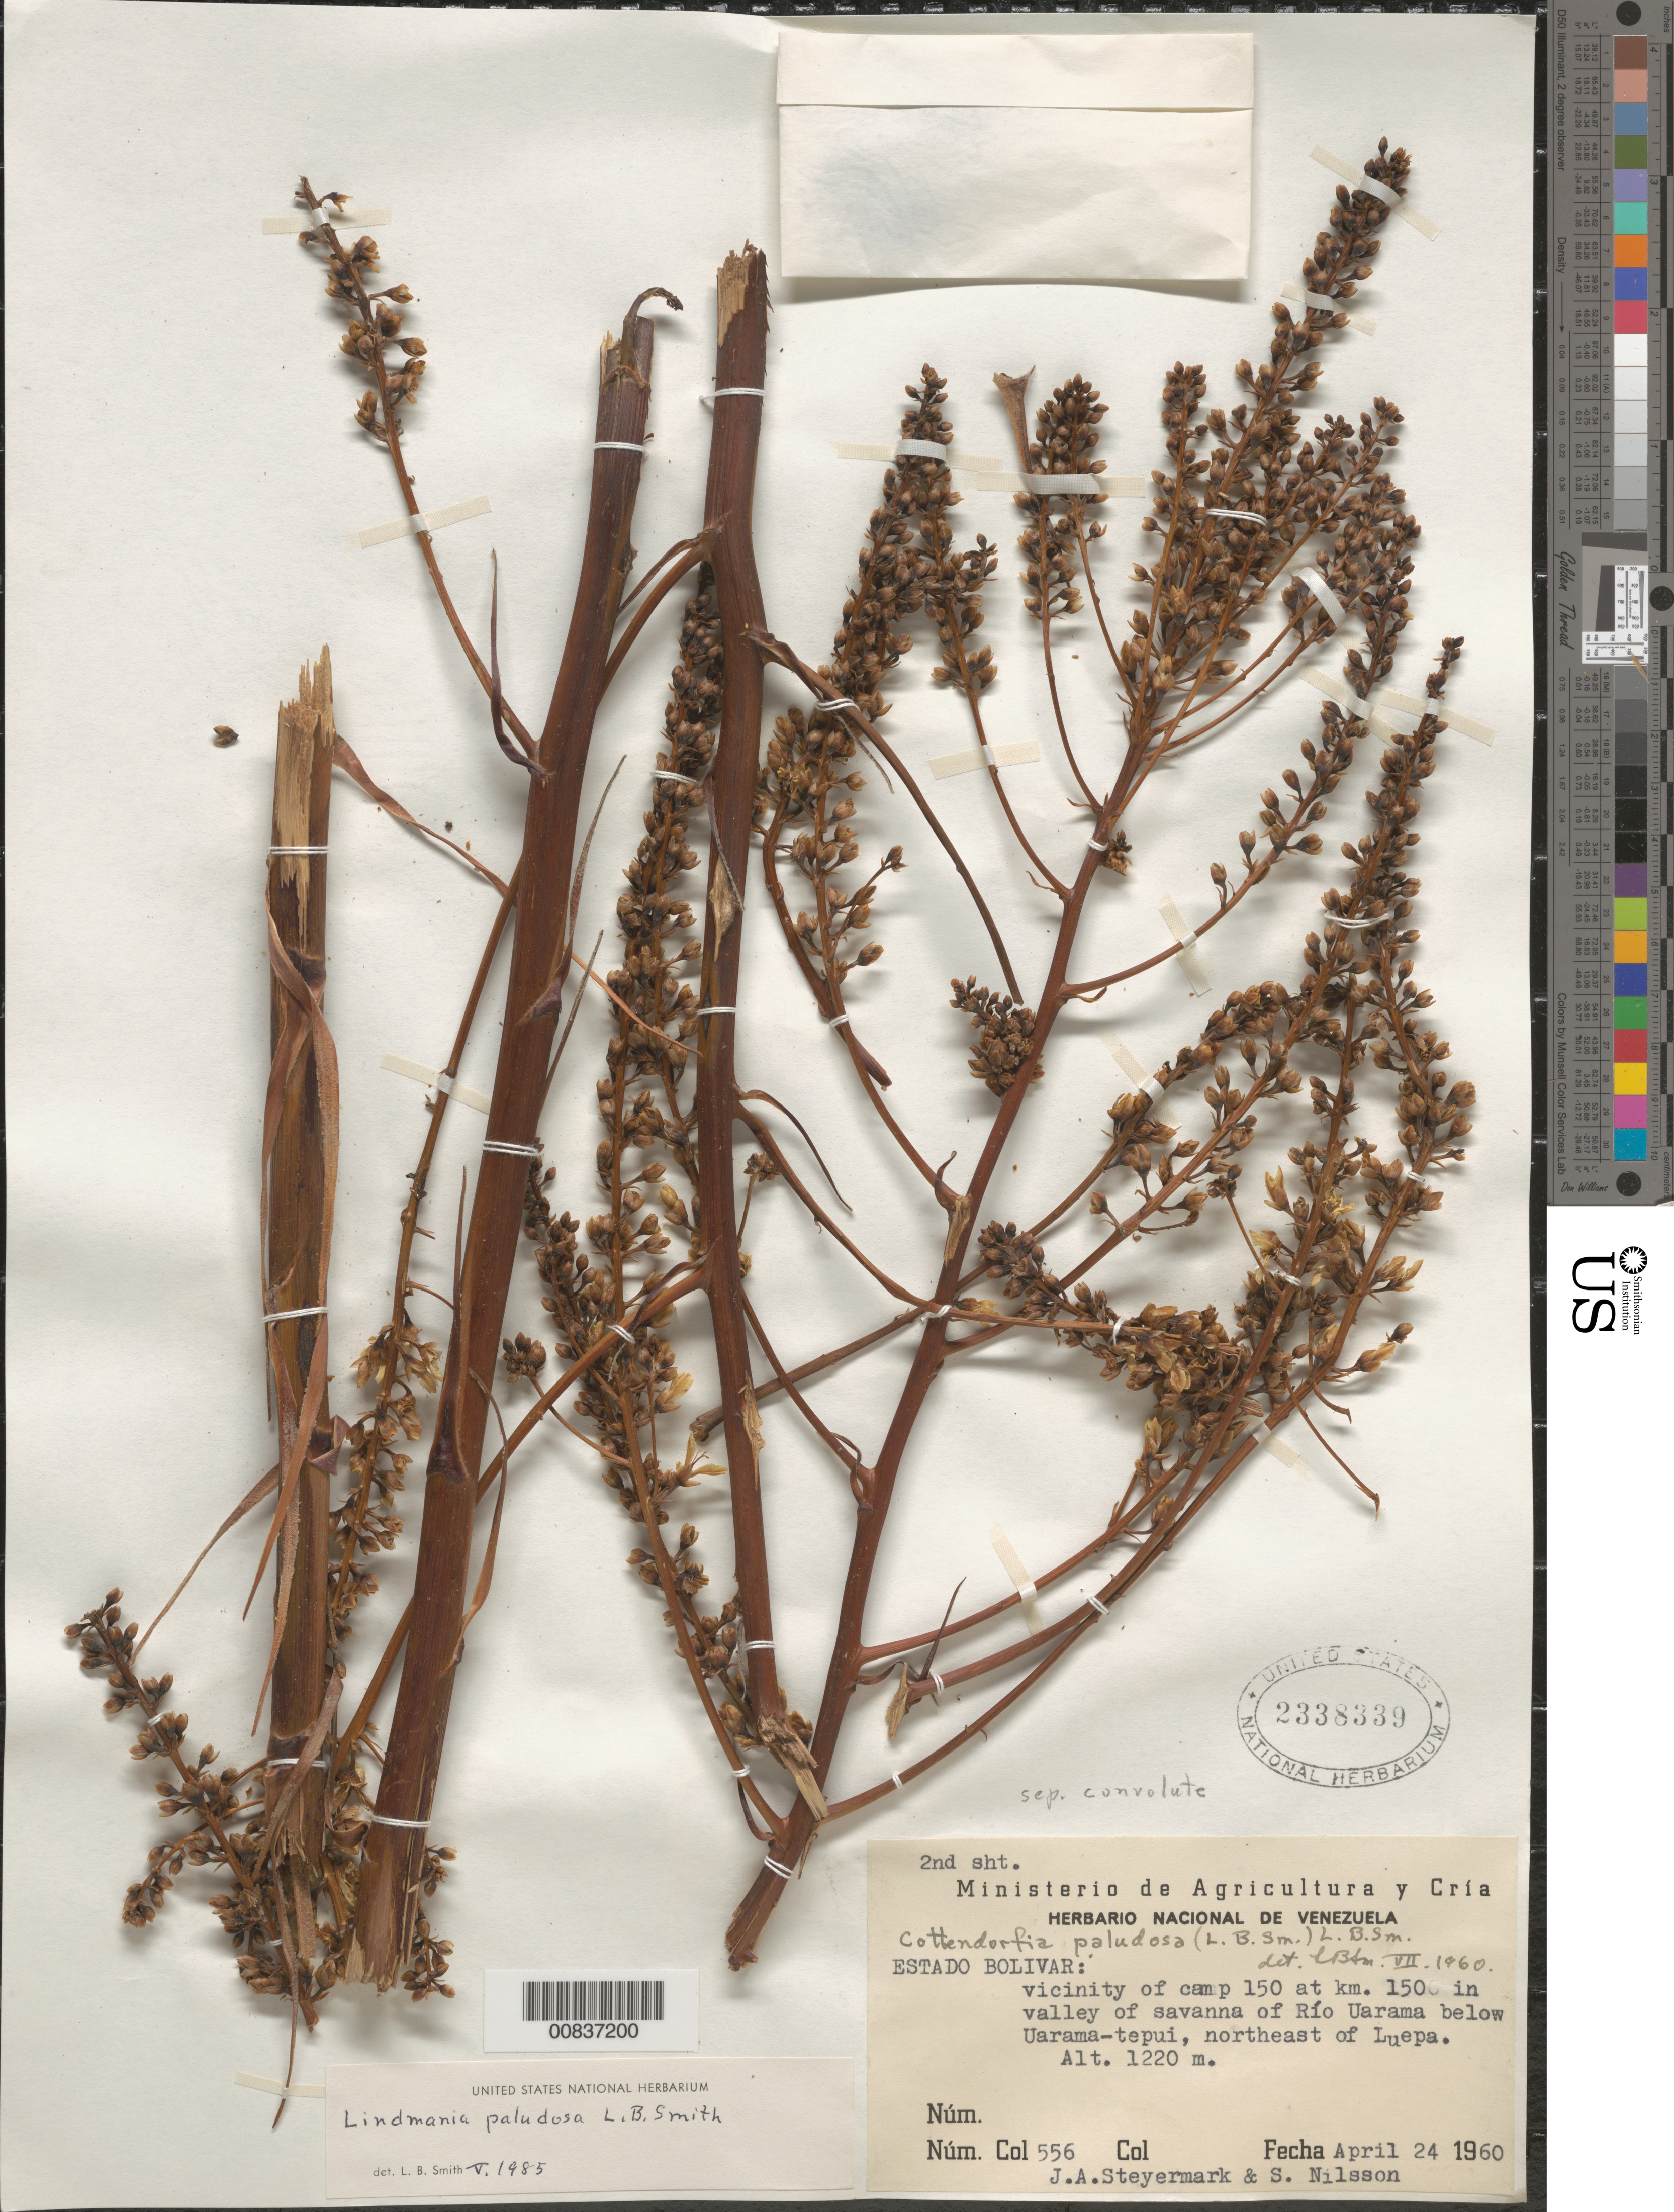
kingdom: Plantae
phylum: Tracheophyta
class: Liliopsida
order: Poales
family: Bromeliaceae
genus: Lindmania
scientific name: Lindmania paludosa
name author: L.B. Sm.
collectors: J. Steyermark & S. Nilsson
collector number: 556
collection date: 1960-04-24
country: Venezuela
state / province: Bolivar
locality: Vicinity of camp 150 at km. 150 in valley of savanna of Río Uarama below Uarama-tepui, northeast of Luepa.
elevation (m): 1220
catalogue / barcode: US 2338339